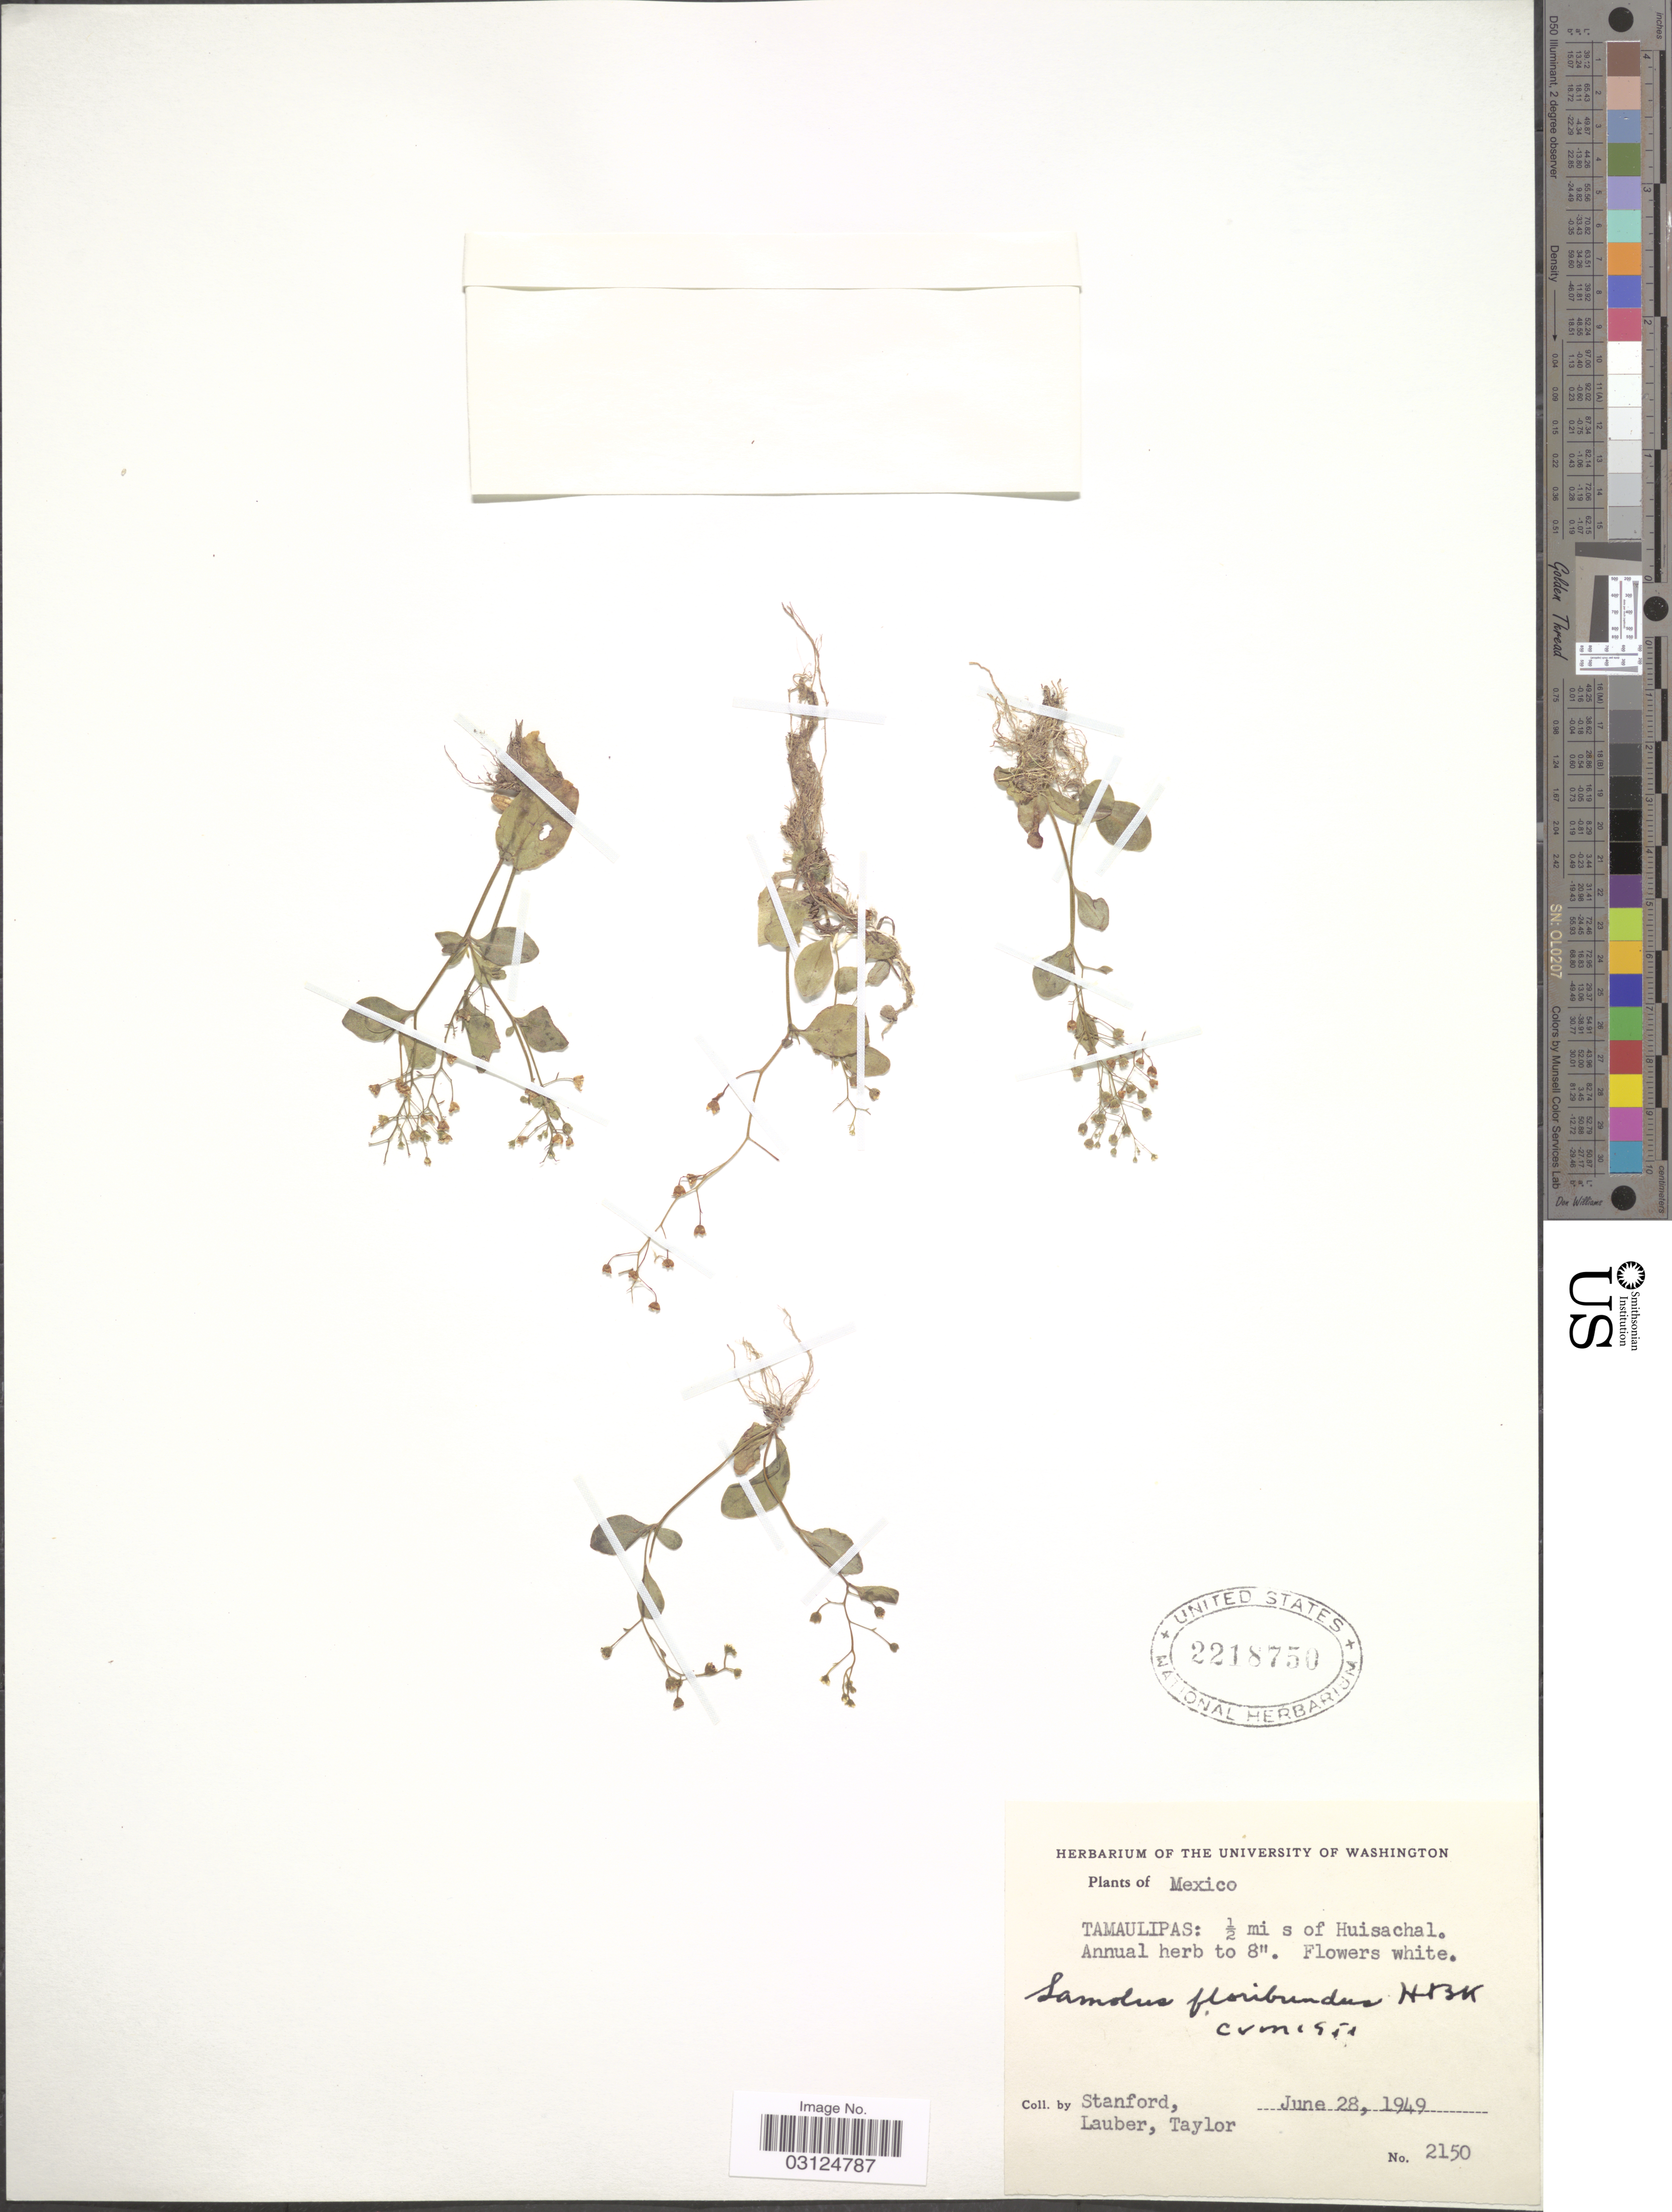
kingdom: Plantae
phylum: Tracheophyta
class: Magnoliopsida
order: Ericales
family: Primulaceae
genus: Samolus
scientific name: Samolus valerandi var. floribundus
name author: (Kunth) R. Knuth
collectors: -. Stanford, Lauber, -- & -- Taylor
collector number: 2150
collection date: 1949-06-28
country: Mexico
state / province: Tamaulipas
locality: ½ mi s of Huisachal.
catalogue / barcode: US 2218750